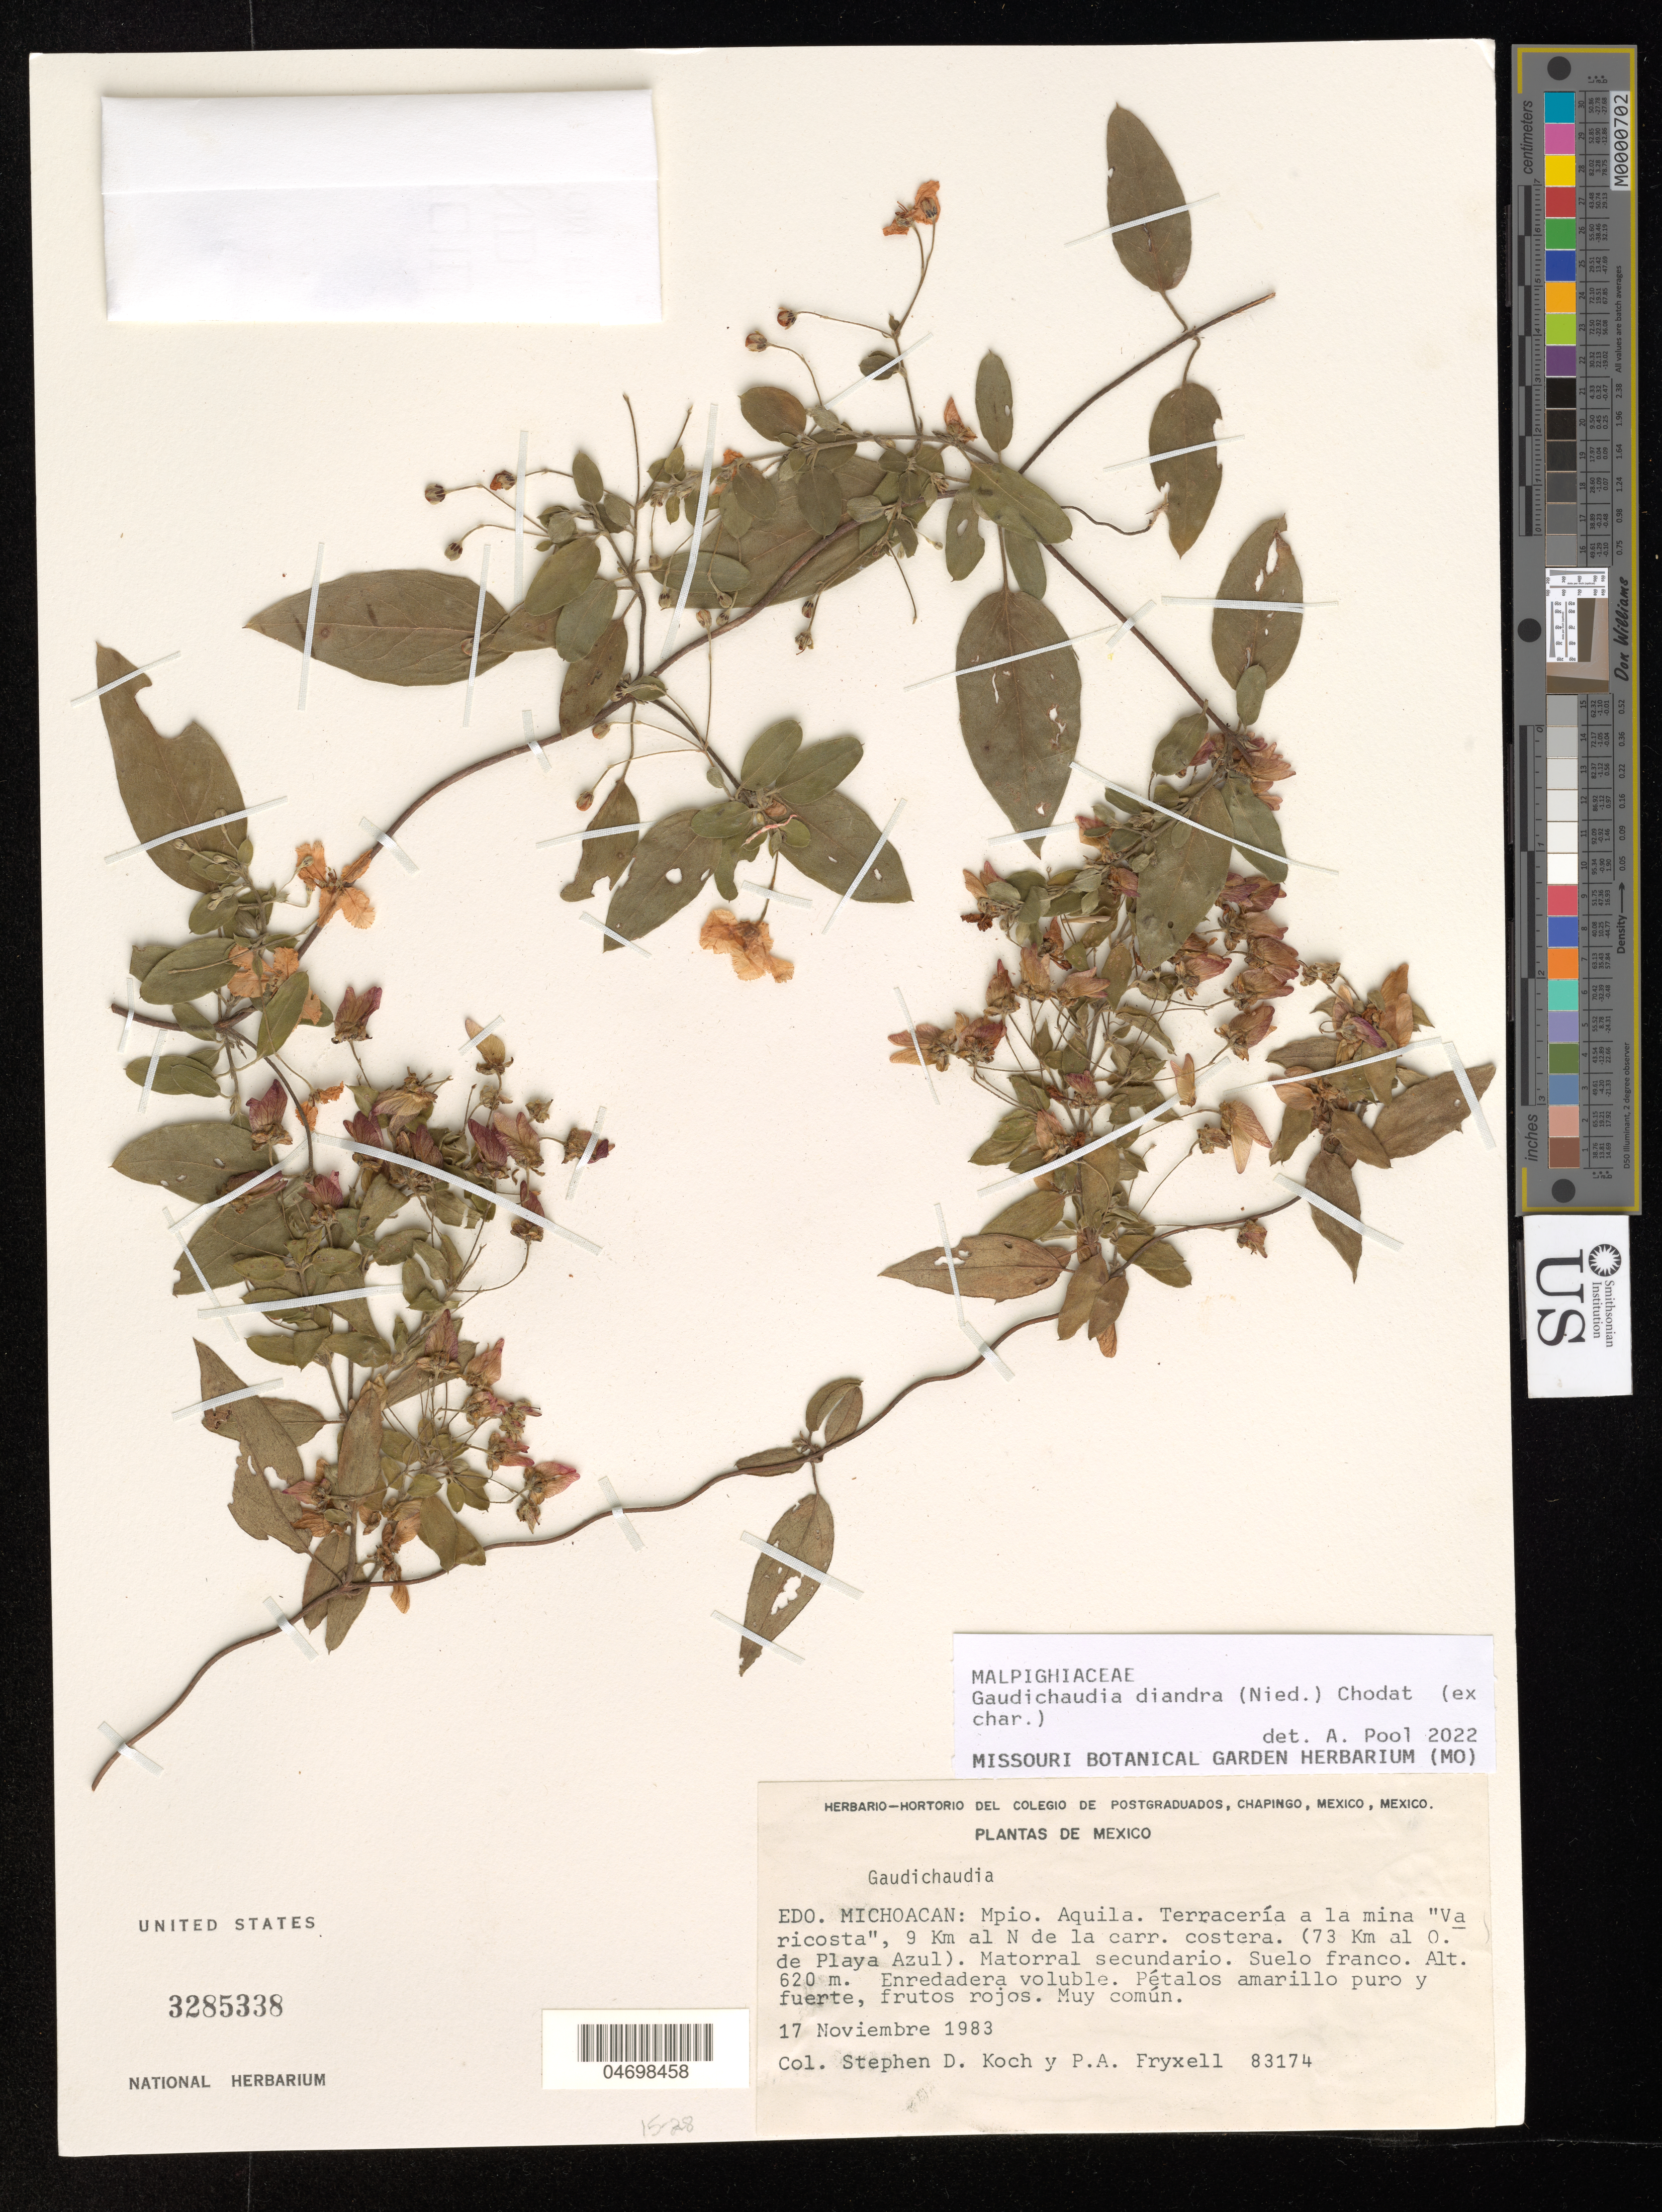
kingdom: Plantae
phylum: Tracheophyta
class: Magnoliopsida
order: Malpighiales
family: Malpighiaceae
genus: Gaudichaudia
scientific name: Gaudichaudia diandra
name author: Chodat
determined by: Pool, A., (MO), Missouri Botanical Garden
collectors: S. D. Koch & P. A. Fryxell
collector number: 83174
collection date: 1983-11-17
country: Mexico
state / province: Michoacán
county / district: Aquila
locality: Terraceria a la mina "Varicosta", 9 km al N de la carr. costera (73 km al O. de Playa Azul).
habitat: Matorral secundario. Suelo franco.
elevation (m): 620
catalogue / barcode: US 3285338